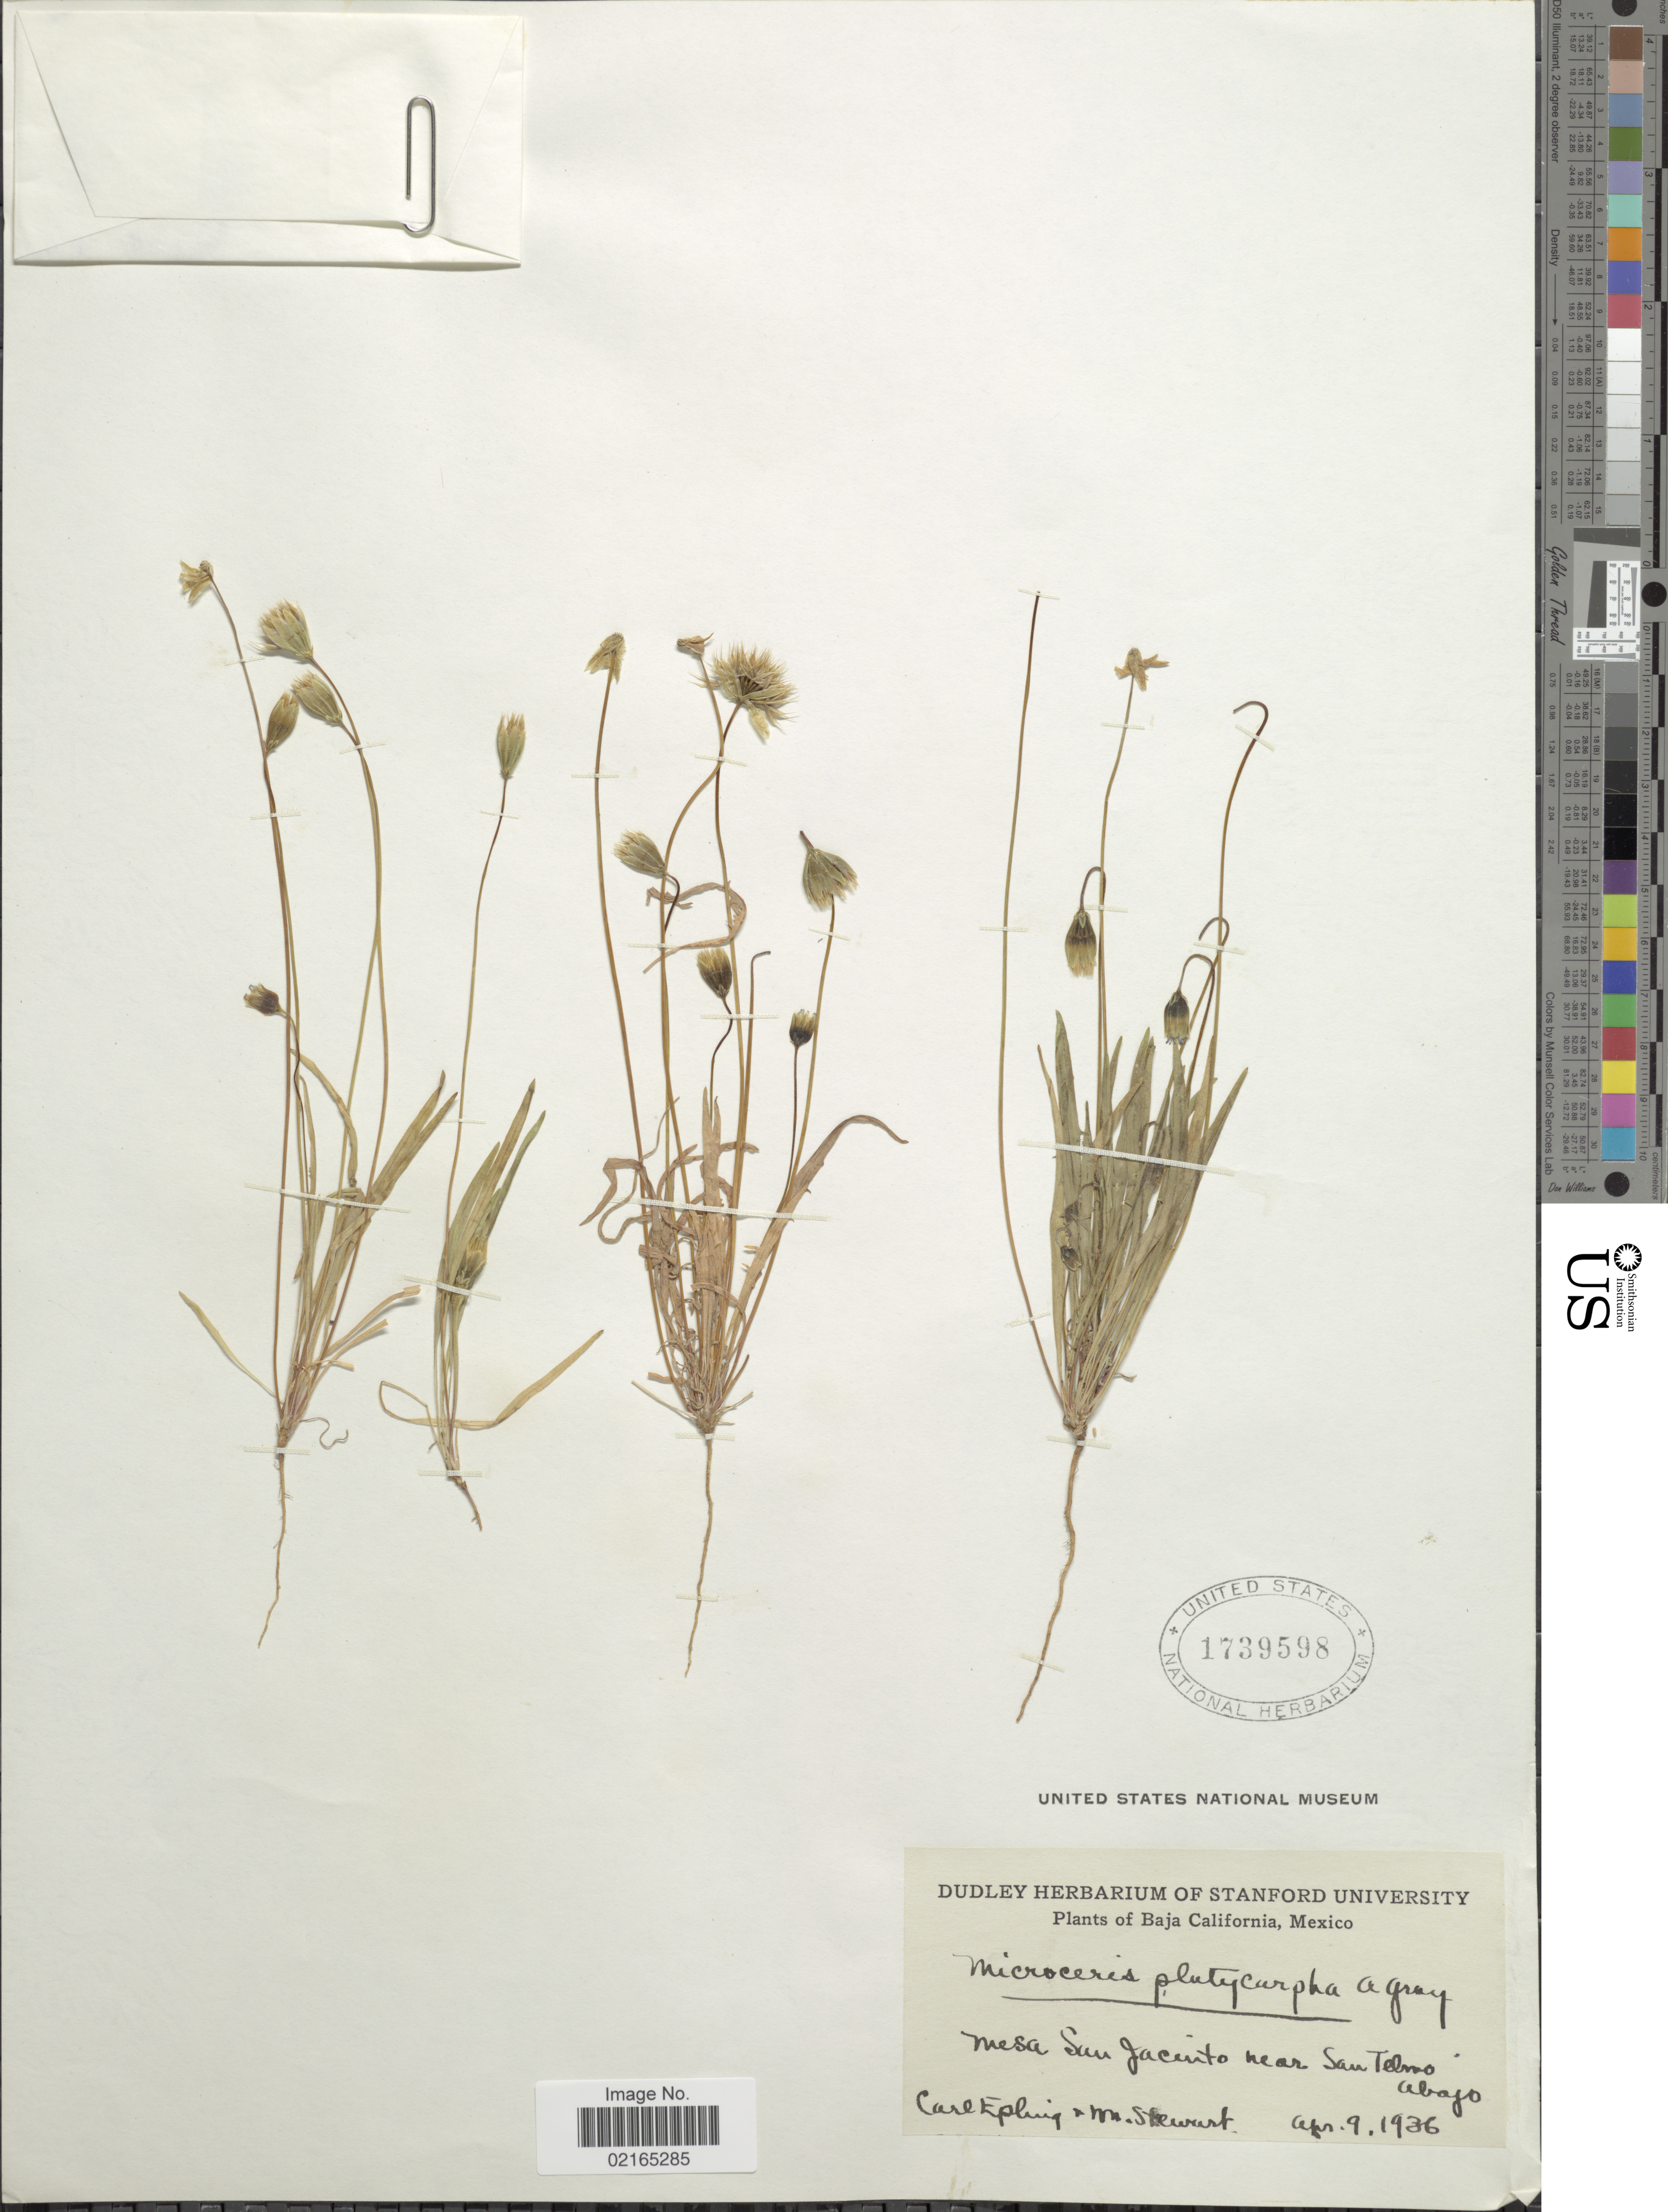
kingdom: Plantae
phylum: Tracheophyta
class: Magnoliopsida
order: Asterales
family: Asteraceae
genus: Microseris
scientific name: Microseris douglasii subsp. platycarpha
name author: (A. Gray) K.L. Chambers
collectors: C. C. Epling & W. Stewart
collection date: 1936-04-09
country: Mexico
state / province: Baja California Norte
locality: Mesa San Jacinto near San Telmo abajo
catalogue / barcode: US 1739598